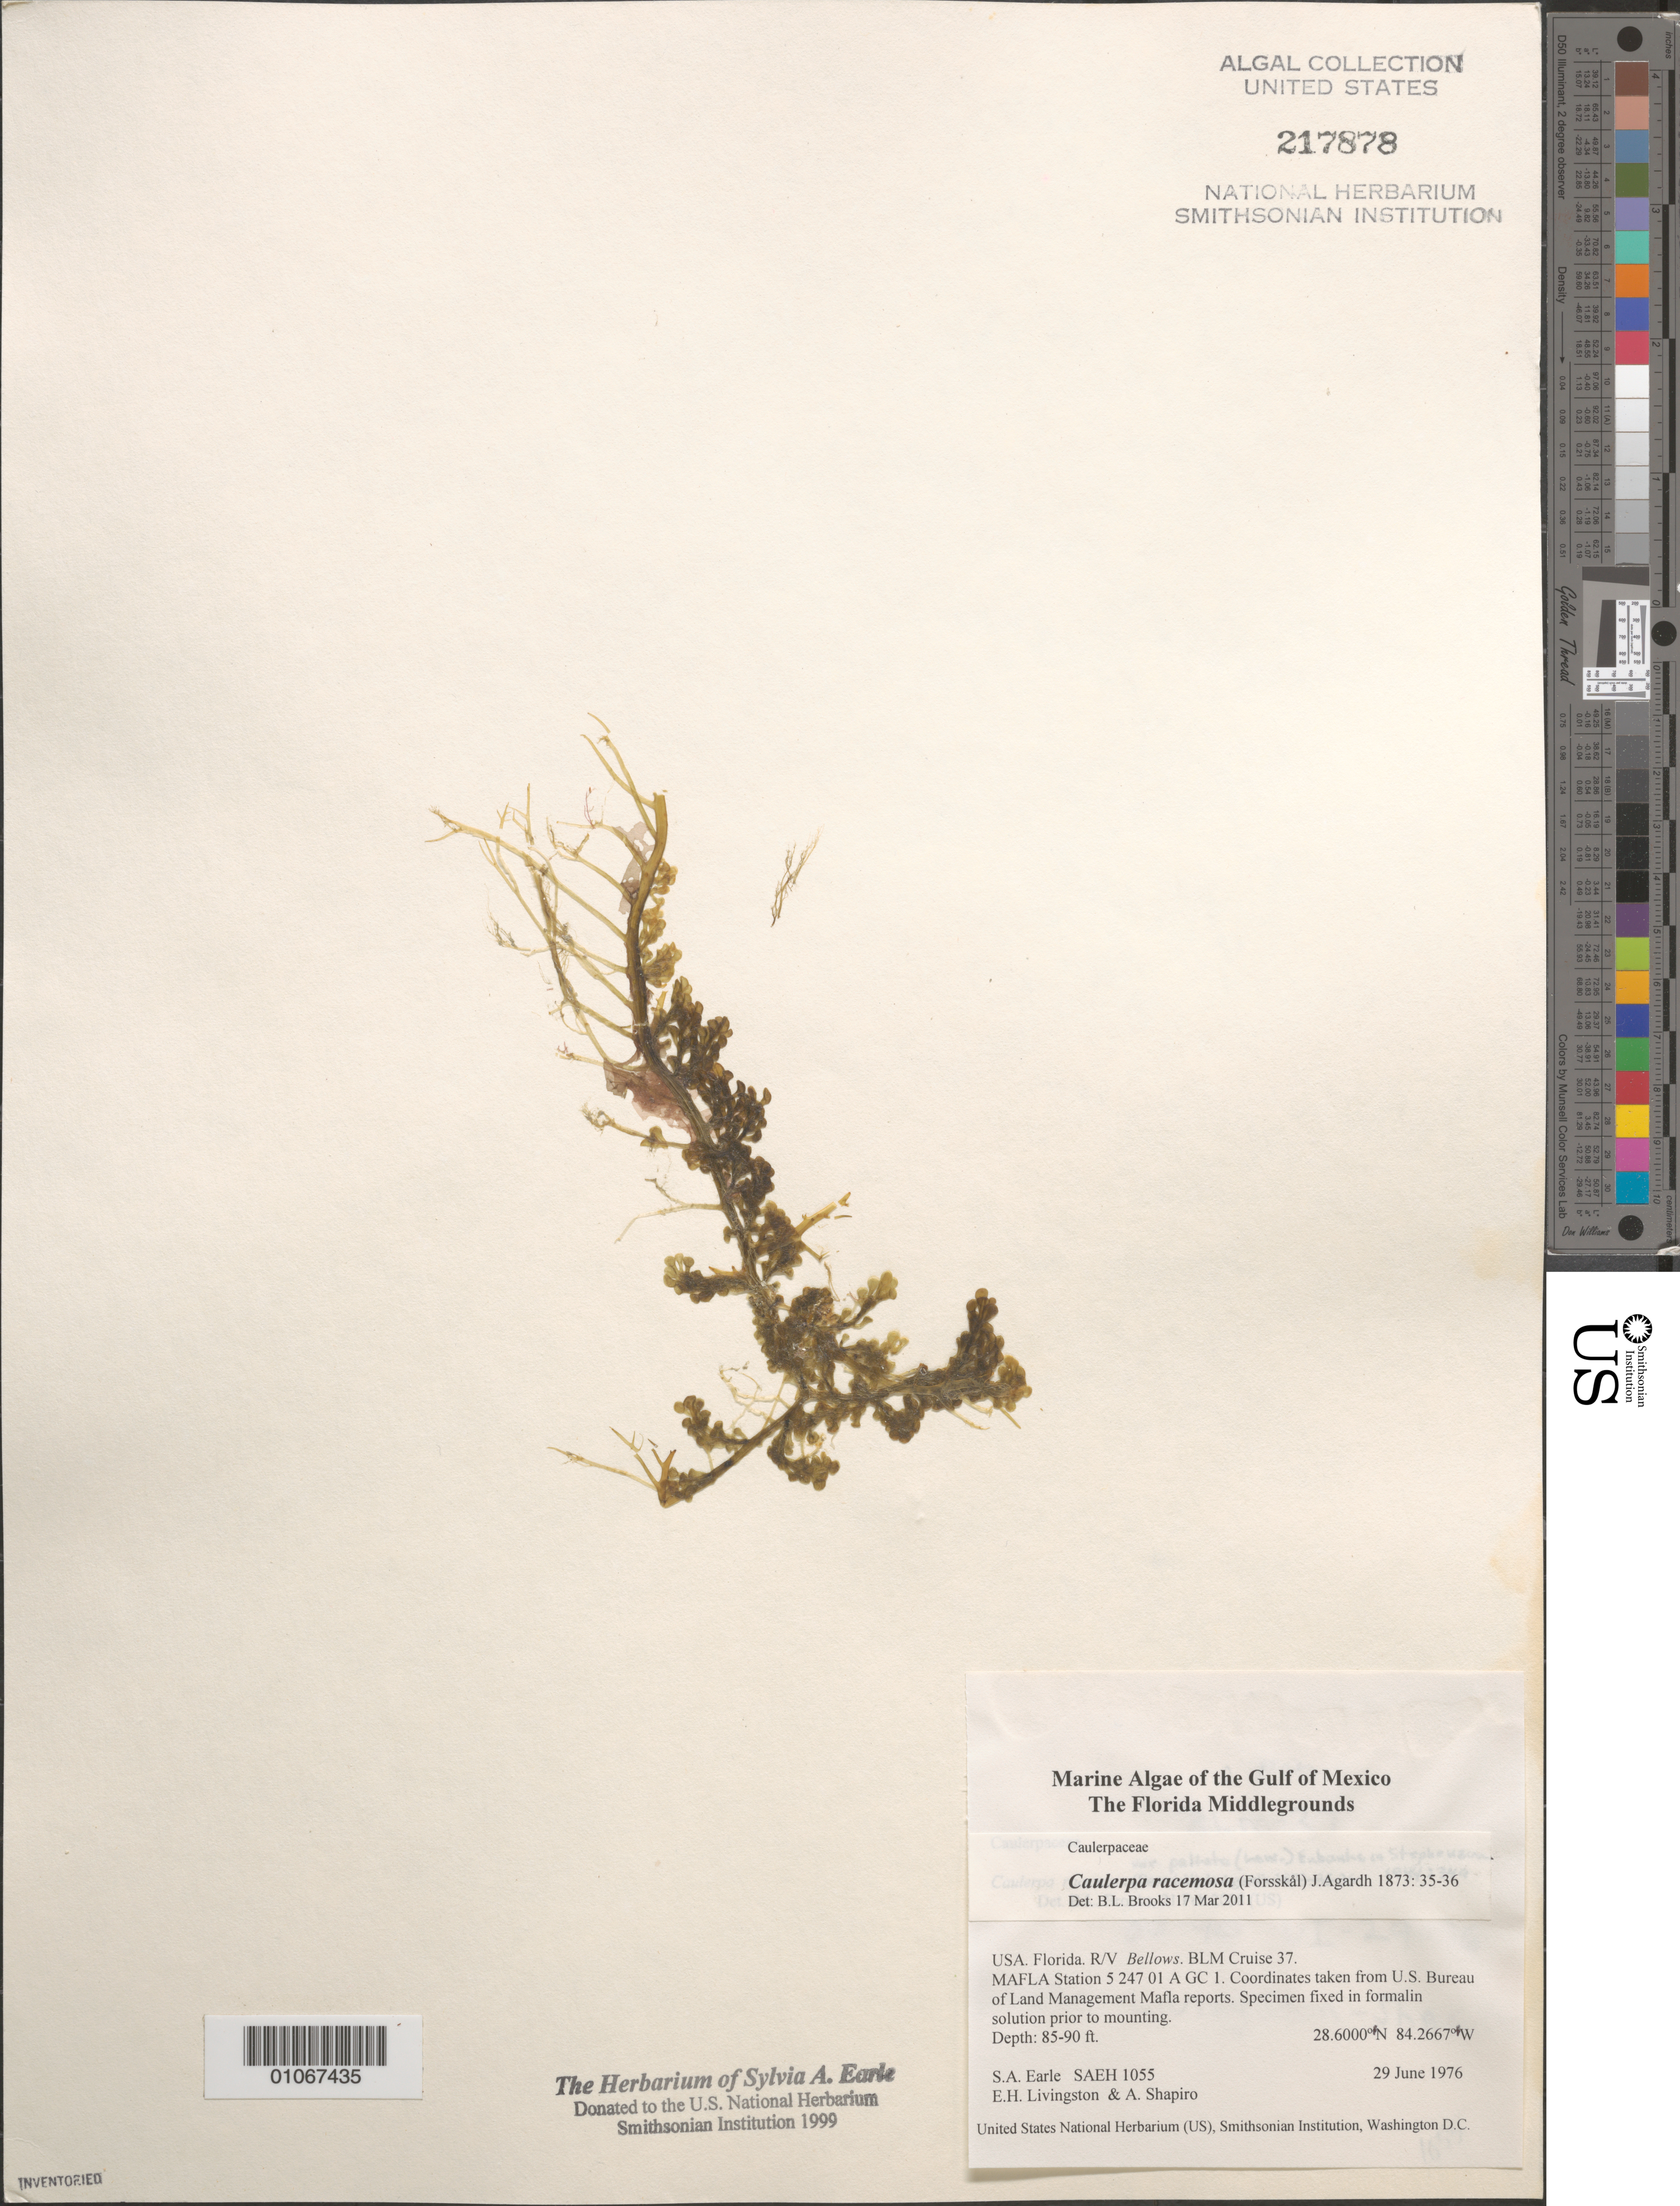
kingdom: Plantae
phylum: Chlorophyta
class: Ulvophyceae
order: Bryopsidales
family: Caulerpaceae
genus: Caulerpa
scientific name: Caulerpa racemosa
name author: (Forssk.) J. Agardh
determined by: Brooks, B. L., (BOT), Smithsonian Institution - National Museum of Natural History (UNITED STATES)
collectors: S. A. Earle, E. Livingston & A. Shapiro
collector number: SAEH 1055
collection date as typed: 29 Jun 1976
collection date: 1976-06-29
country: United States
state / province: Florida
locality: Florida Middle Grounds, Gulf of Mexico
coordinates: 28.6000 N, 84.2667 W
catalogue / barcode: US 217878